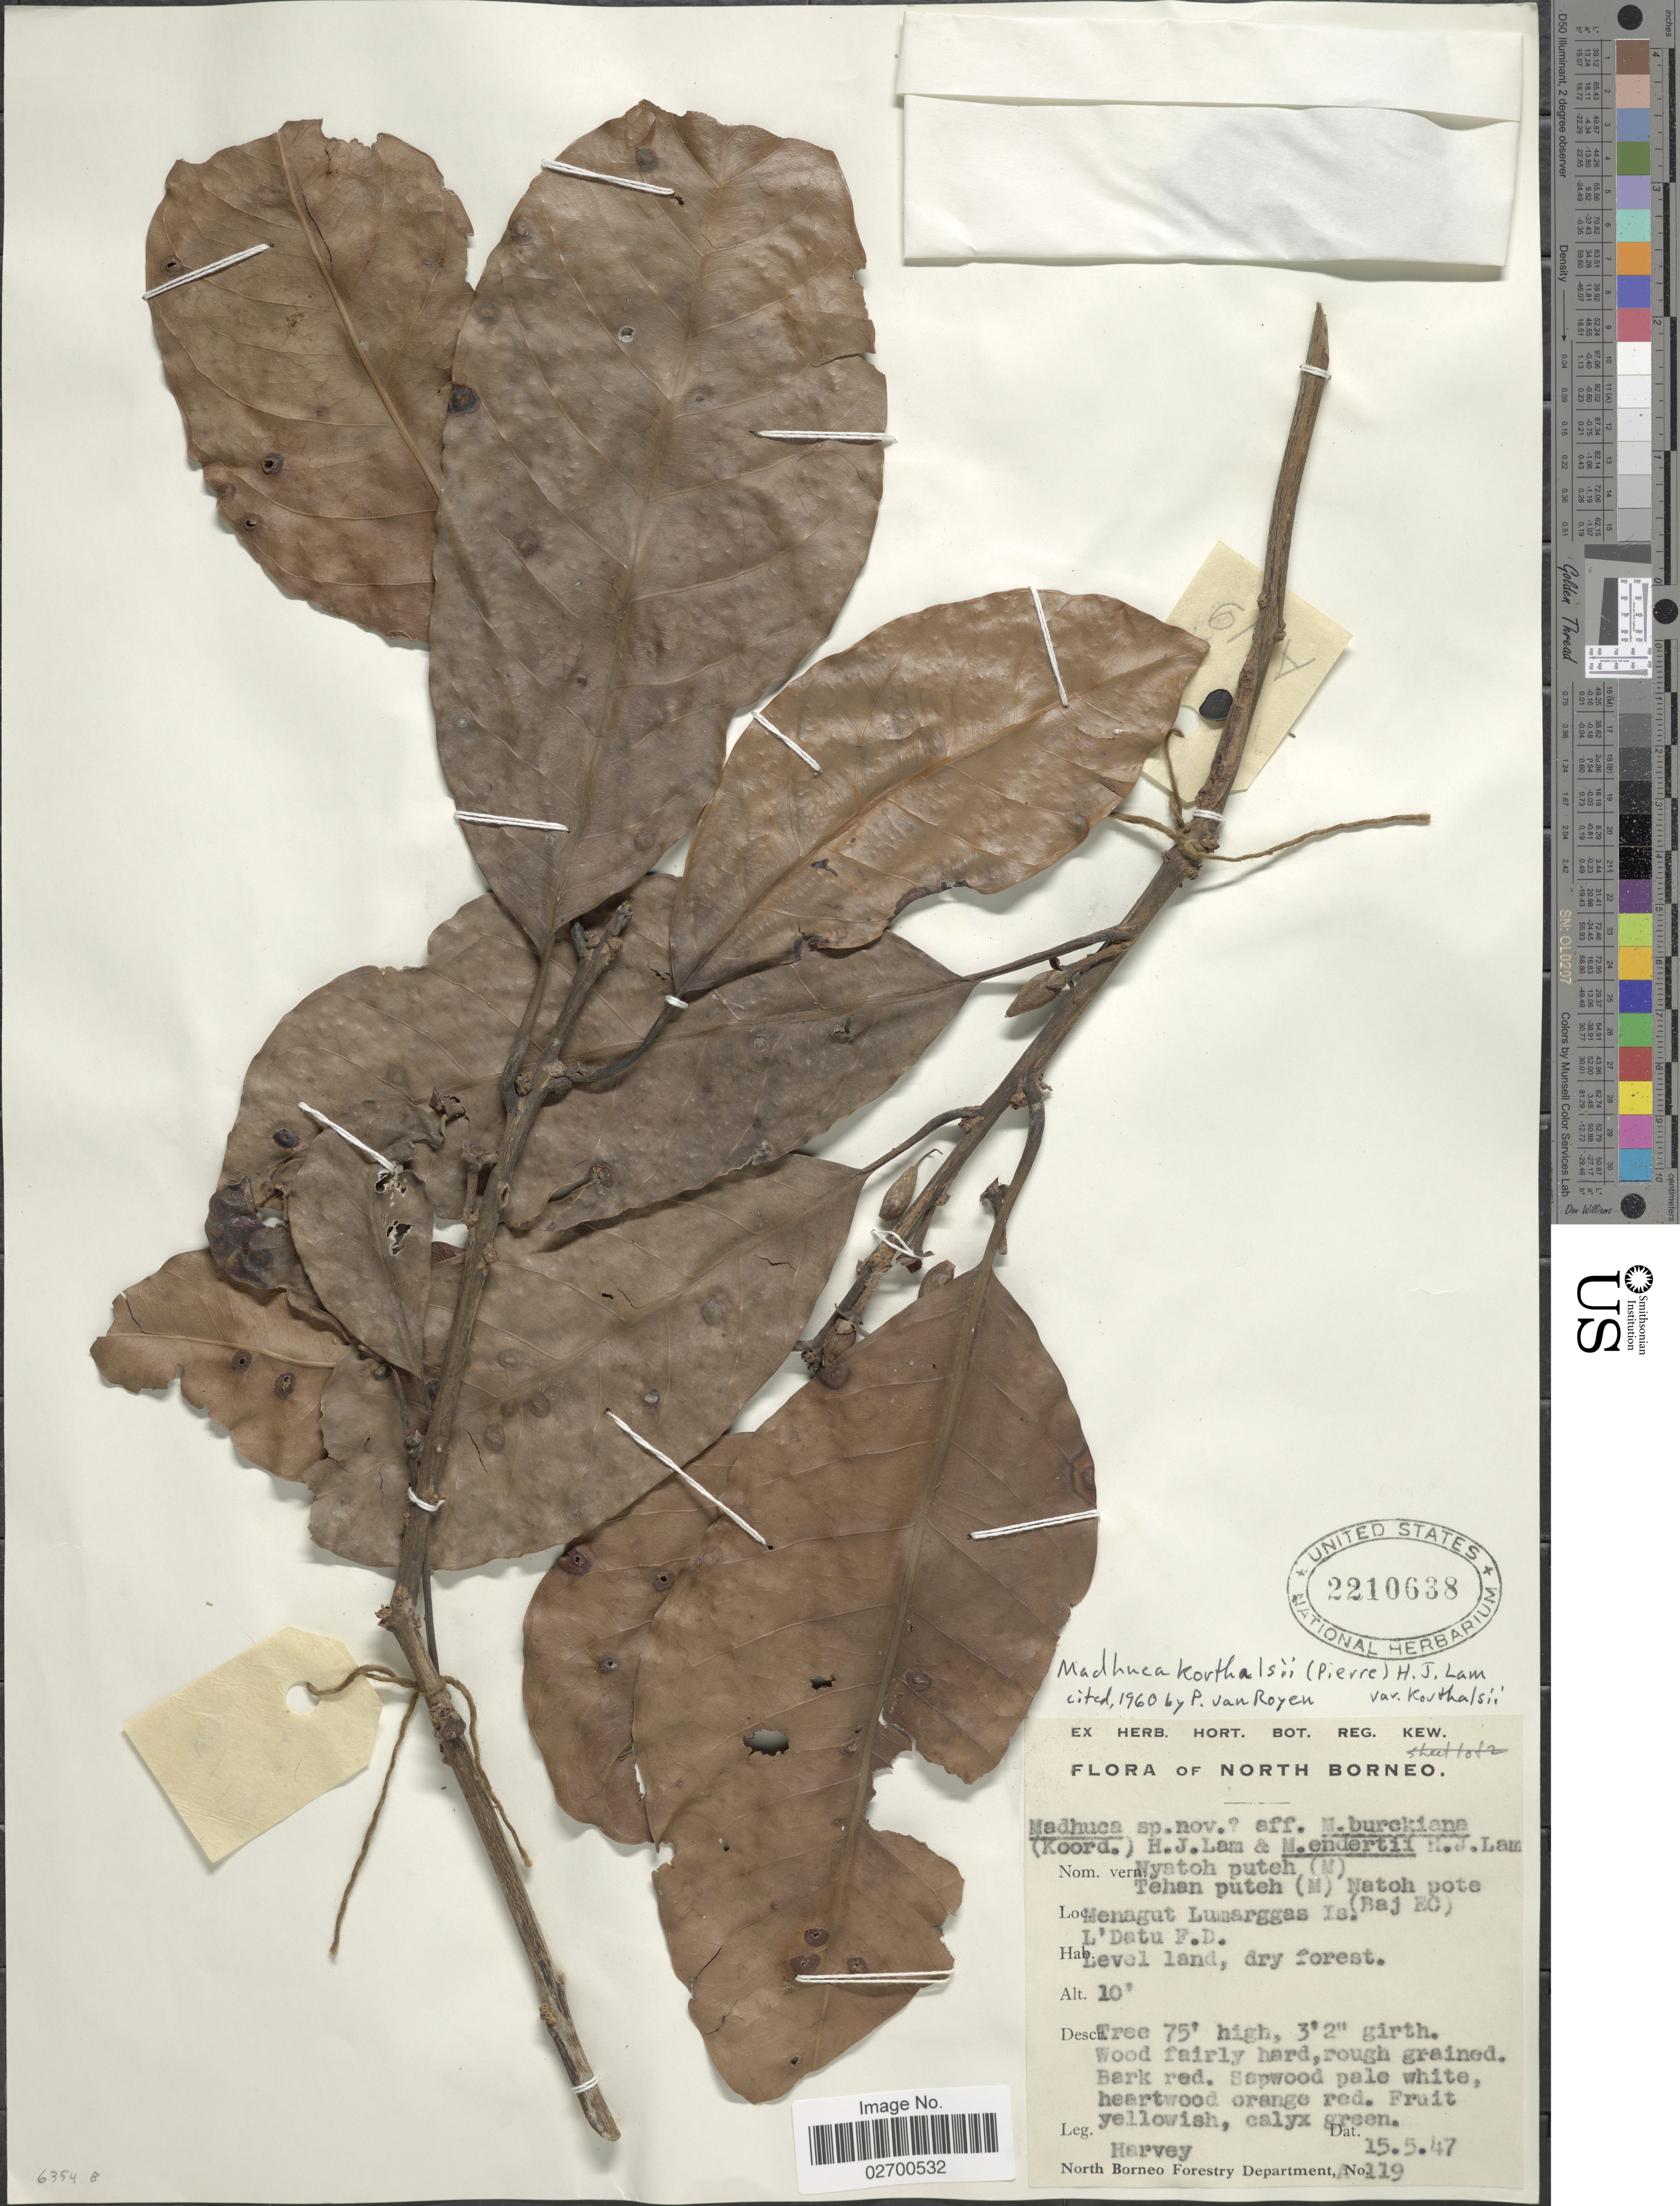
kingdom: Plantae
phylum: Tracheophyta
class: Magnoliopsida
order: Ericales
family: Sapotaceae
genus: Madhuca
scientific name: Madhuca korthalsii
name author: H.J. Lam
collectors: -. Harvey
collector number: A119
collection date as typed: Transcribed d/m/y: 15/5/47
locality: North Borneo. Menagut Lumarggas Is. (Baj EC) L'Datu F.D.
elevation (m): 3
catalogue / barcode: US 2210638